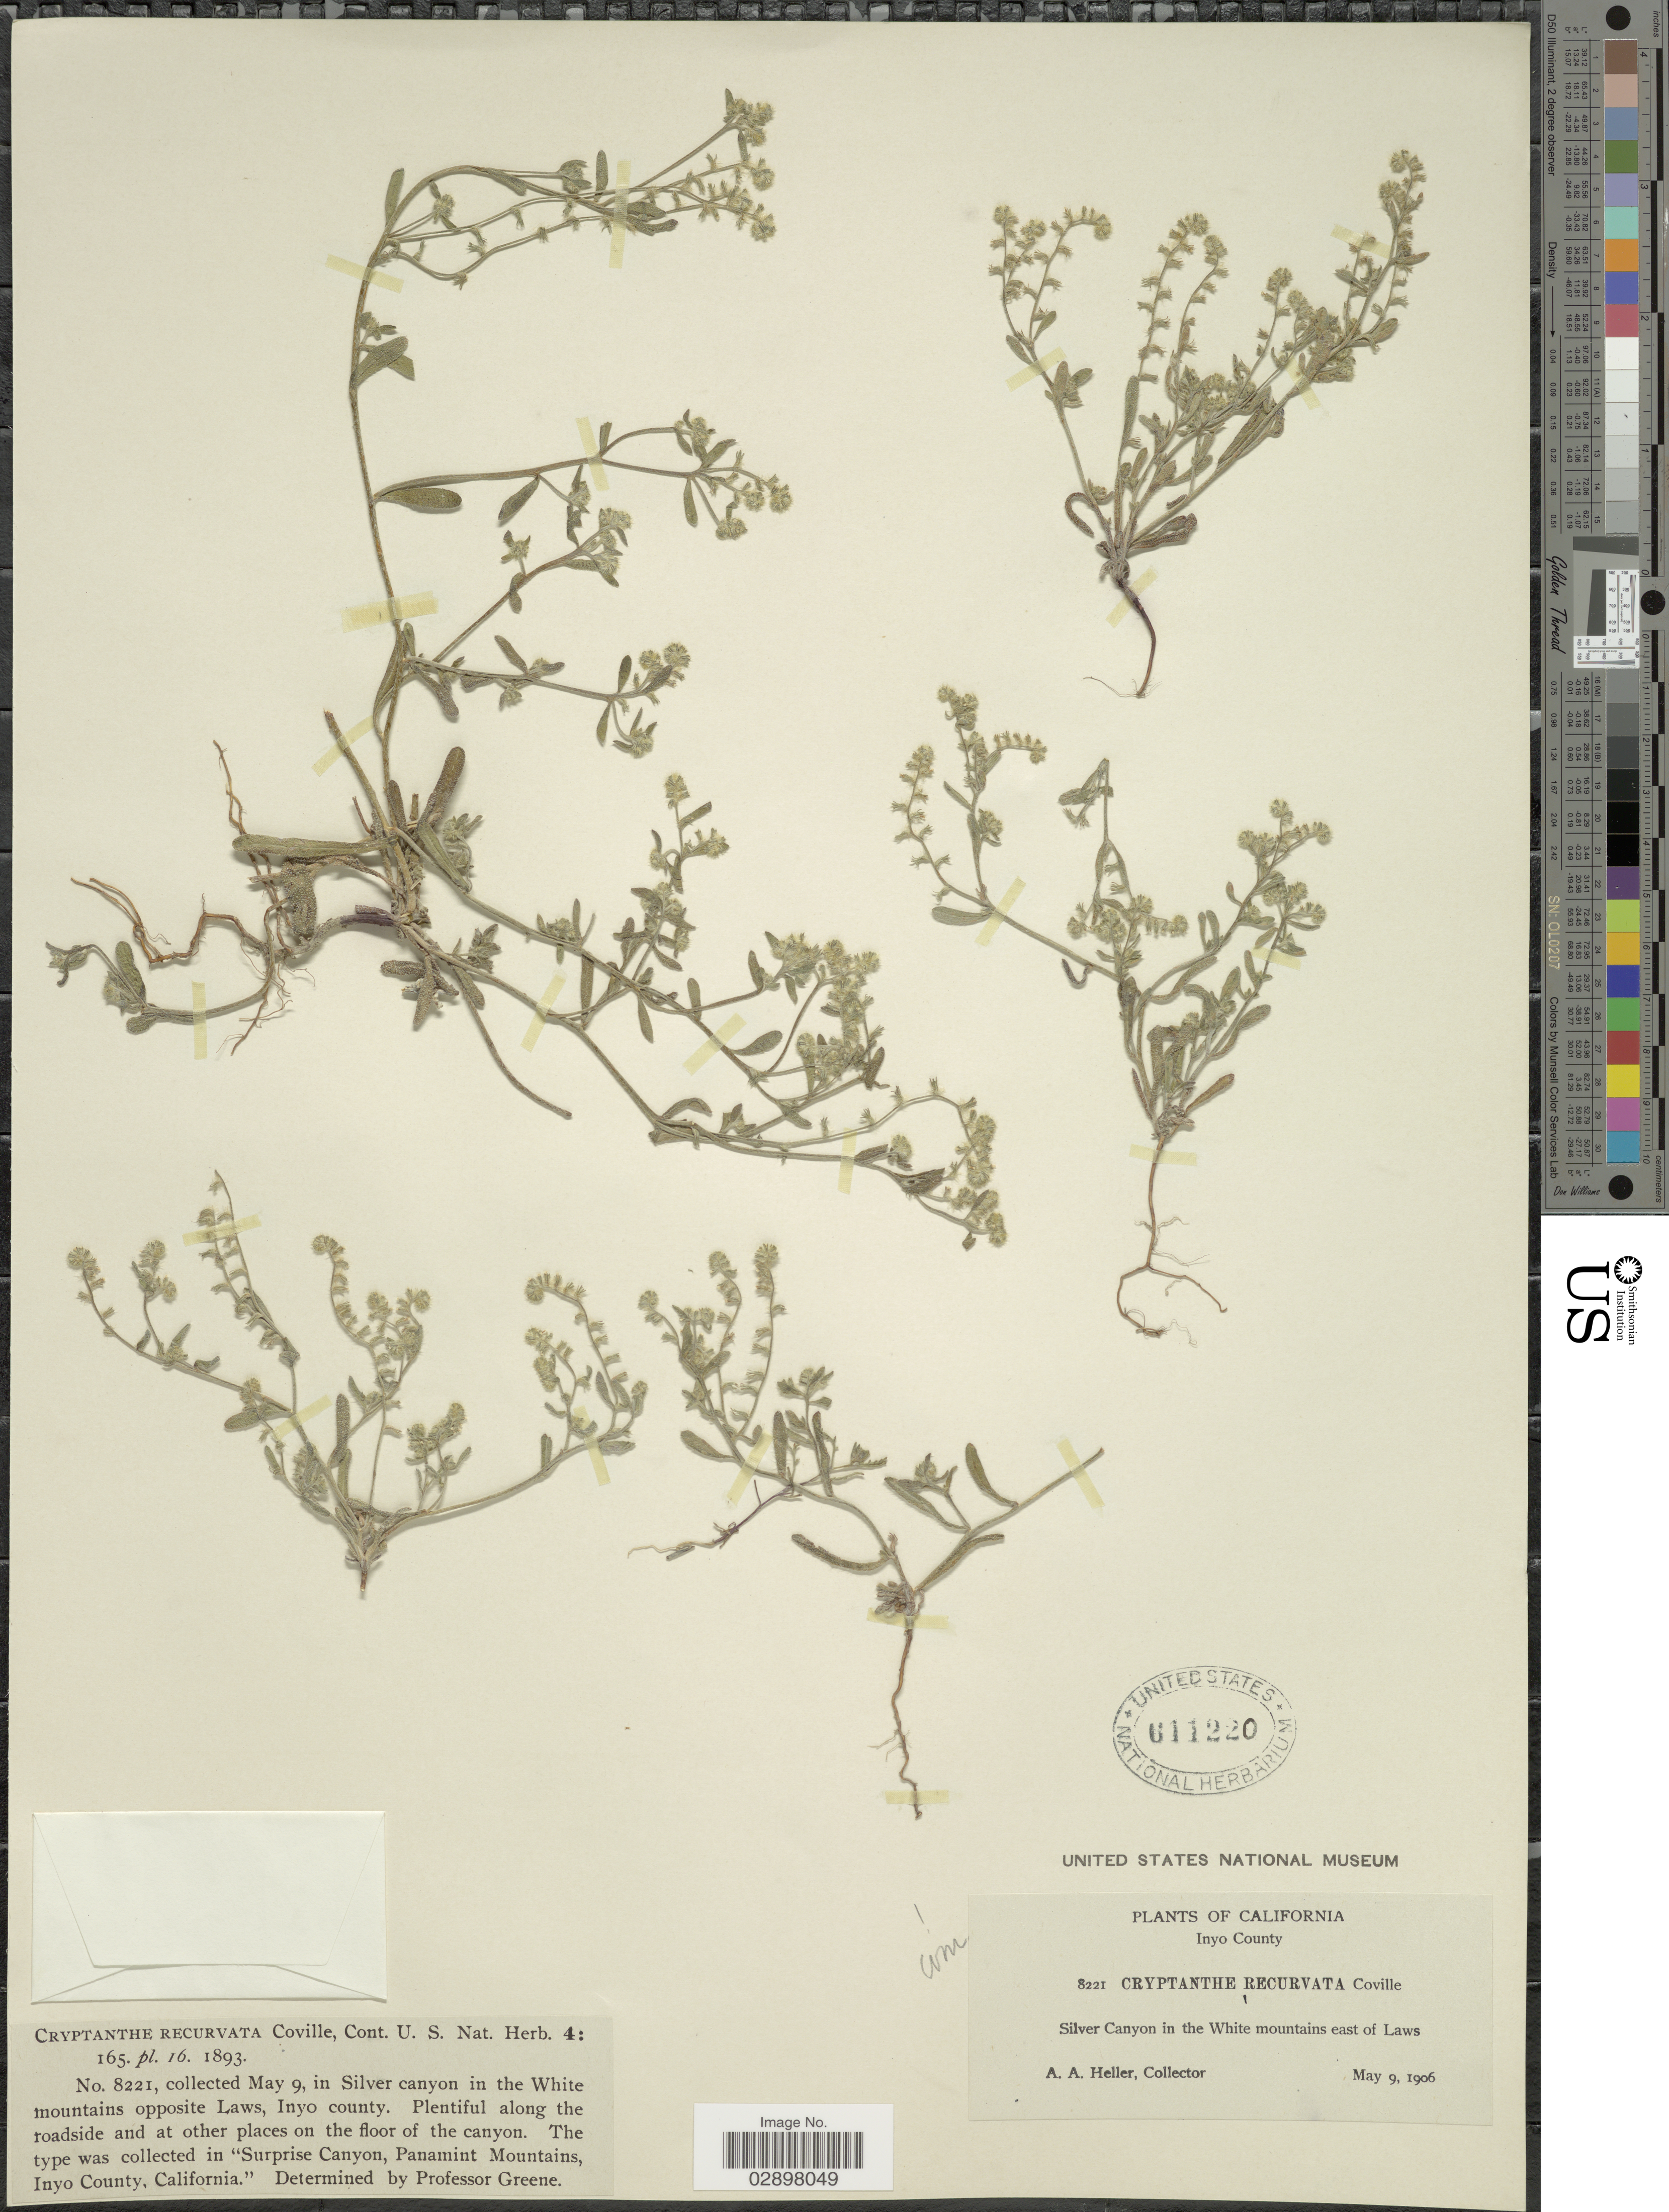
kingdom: Plantae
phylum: Tracheophyta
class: Magnoliopsida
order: Boraginales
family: Boraginaceae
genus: Cryptantha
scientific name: Cryptantha recurvata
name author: Coville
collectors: A. A. Heller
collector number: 8221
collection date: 1906-05-09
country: United States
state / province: California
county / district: Inyo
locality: Inyo County, Silver Canyon in the White mountains east of Laws.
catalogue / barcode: US 611220